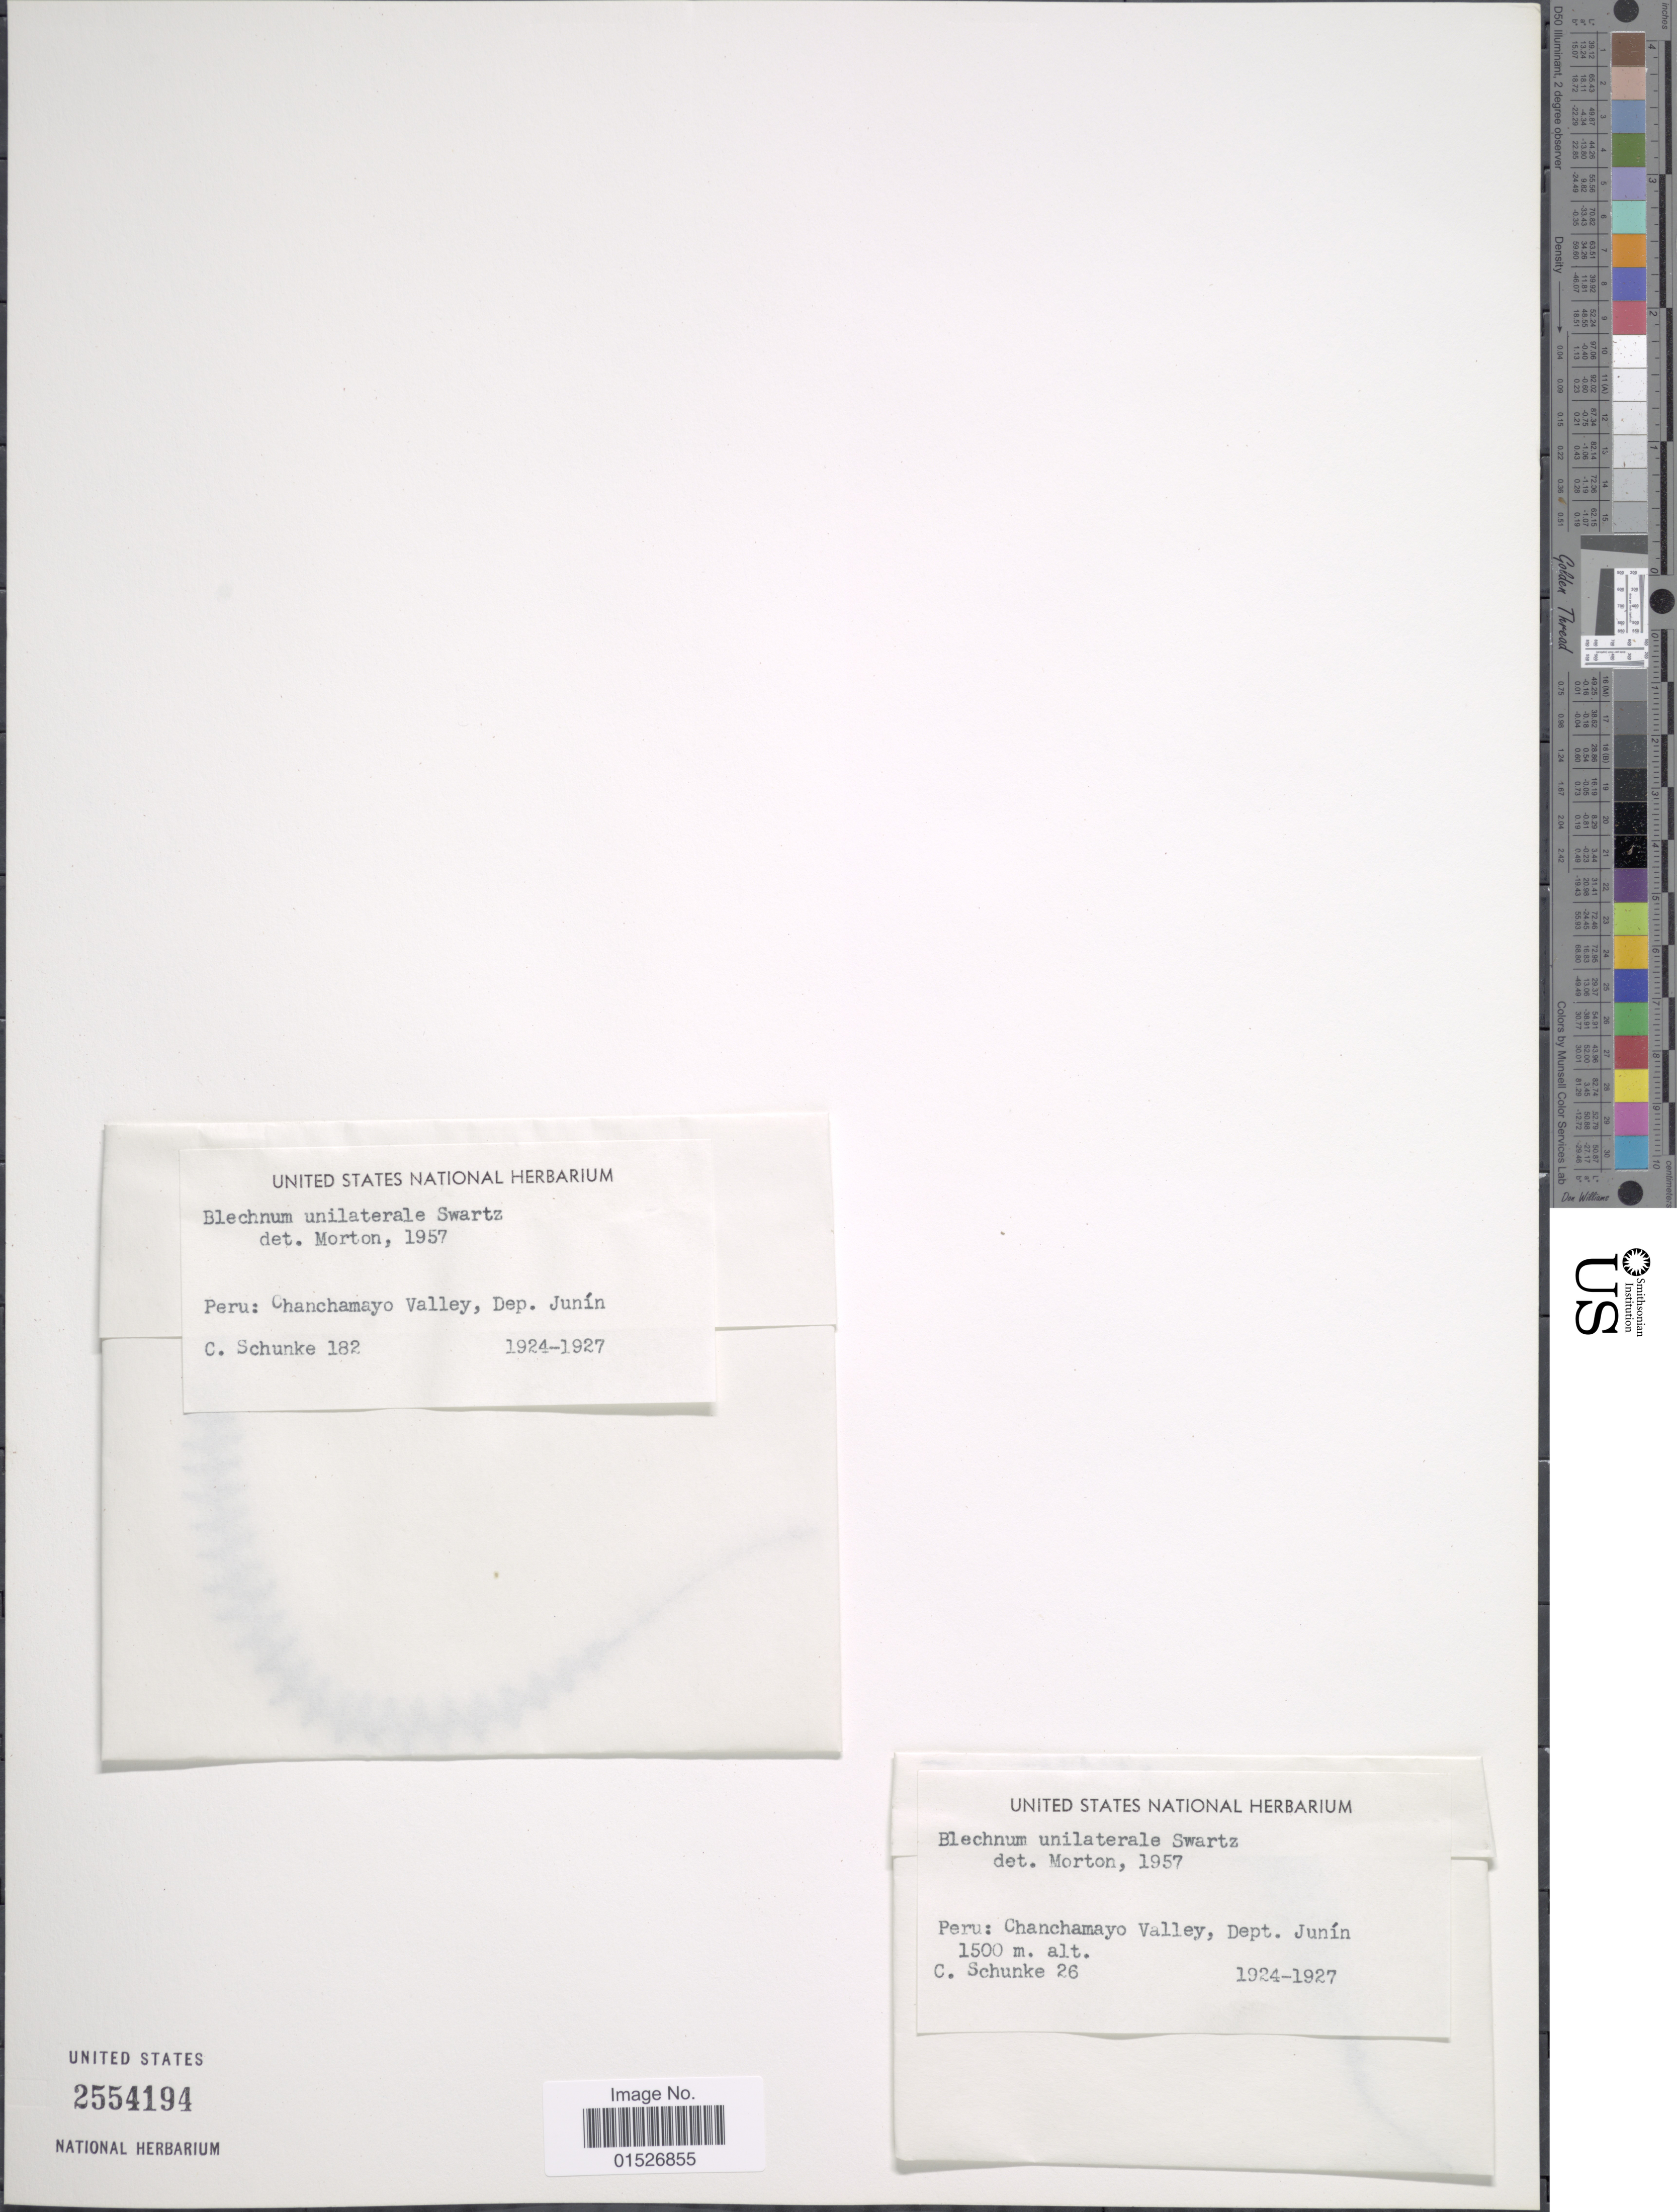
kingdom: Plantae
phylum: Tracheophyta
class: Polypodiopsida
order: Polypodiales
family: Blechnaceae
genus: Blechnum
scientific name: Blechnum polypodioides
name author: Raddi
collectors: C. Schunke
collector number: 26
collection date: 1924/1927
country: Peru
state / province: Junín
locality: Peru: Chanchamayo Valley, Dept. Junin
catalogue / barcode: US 2554194-2